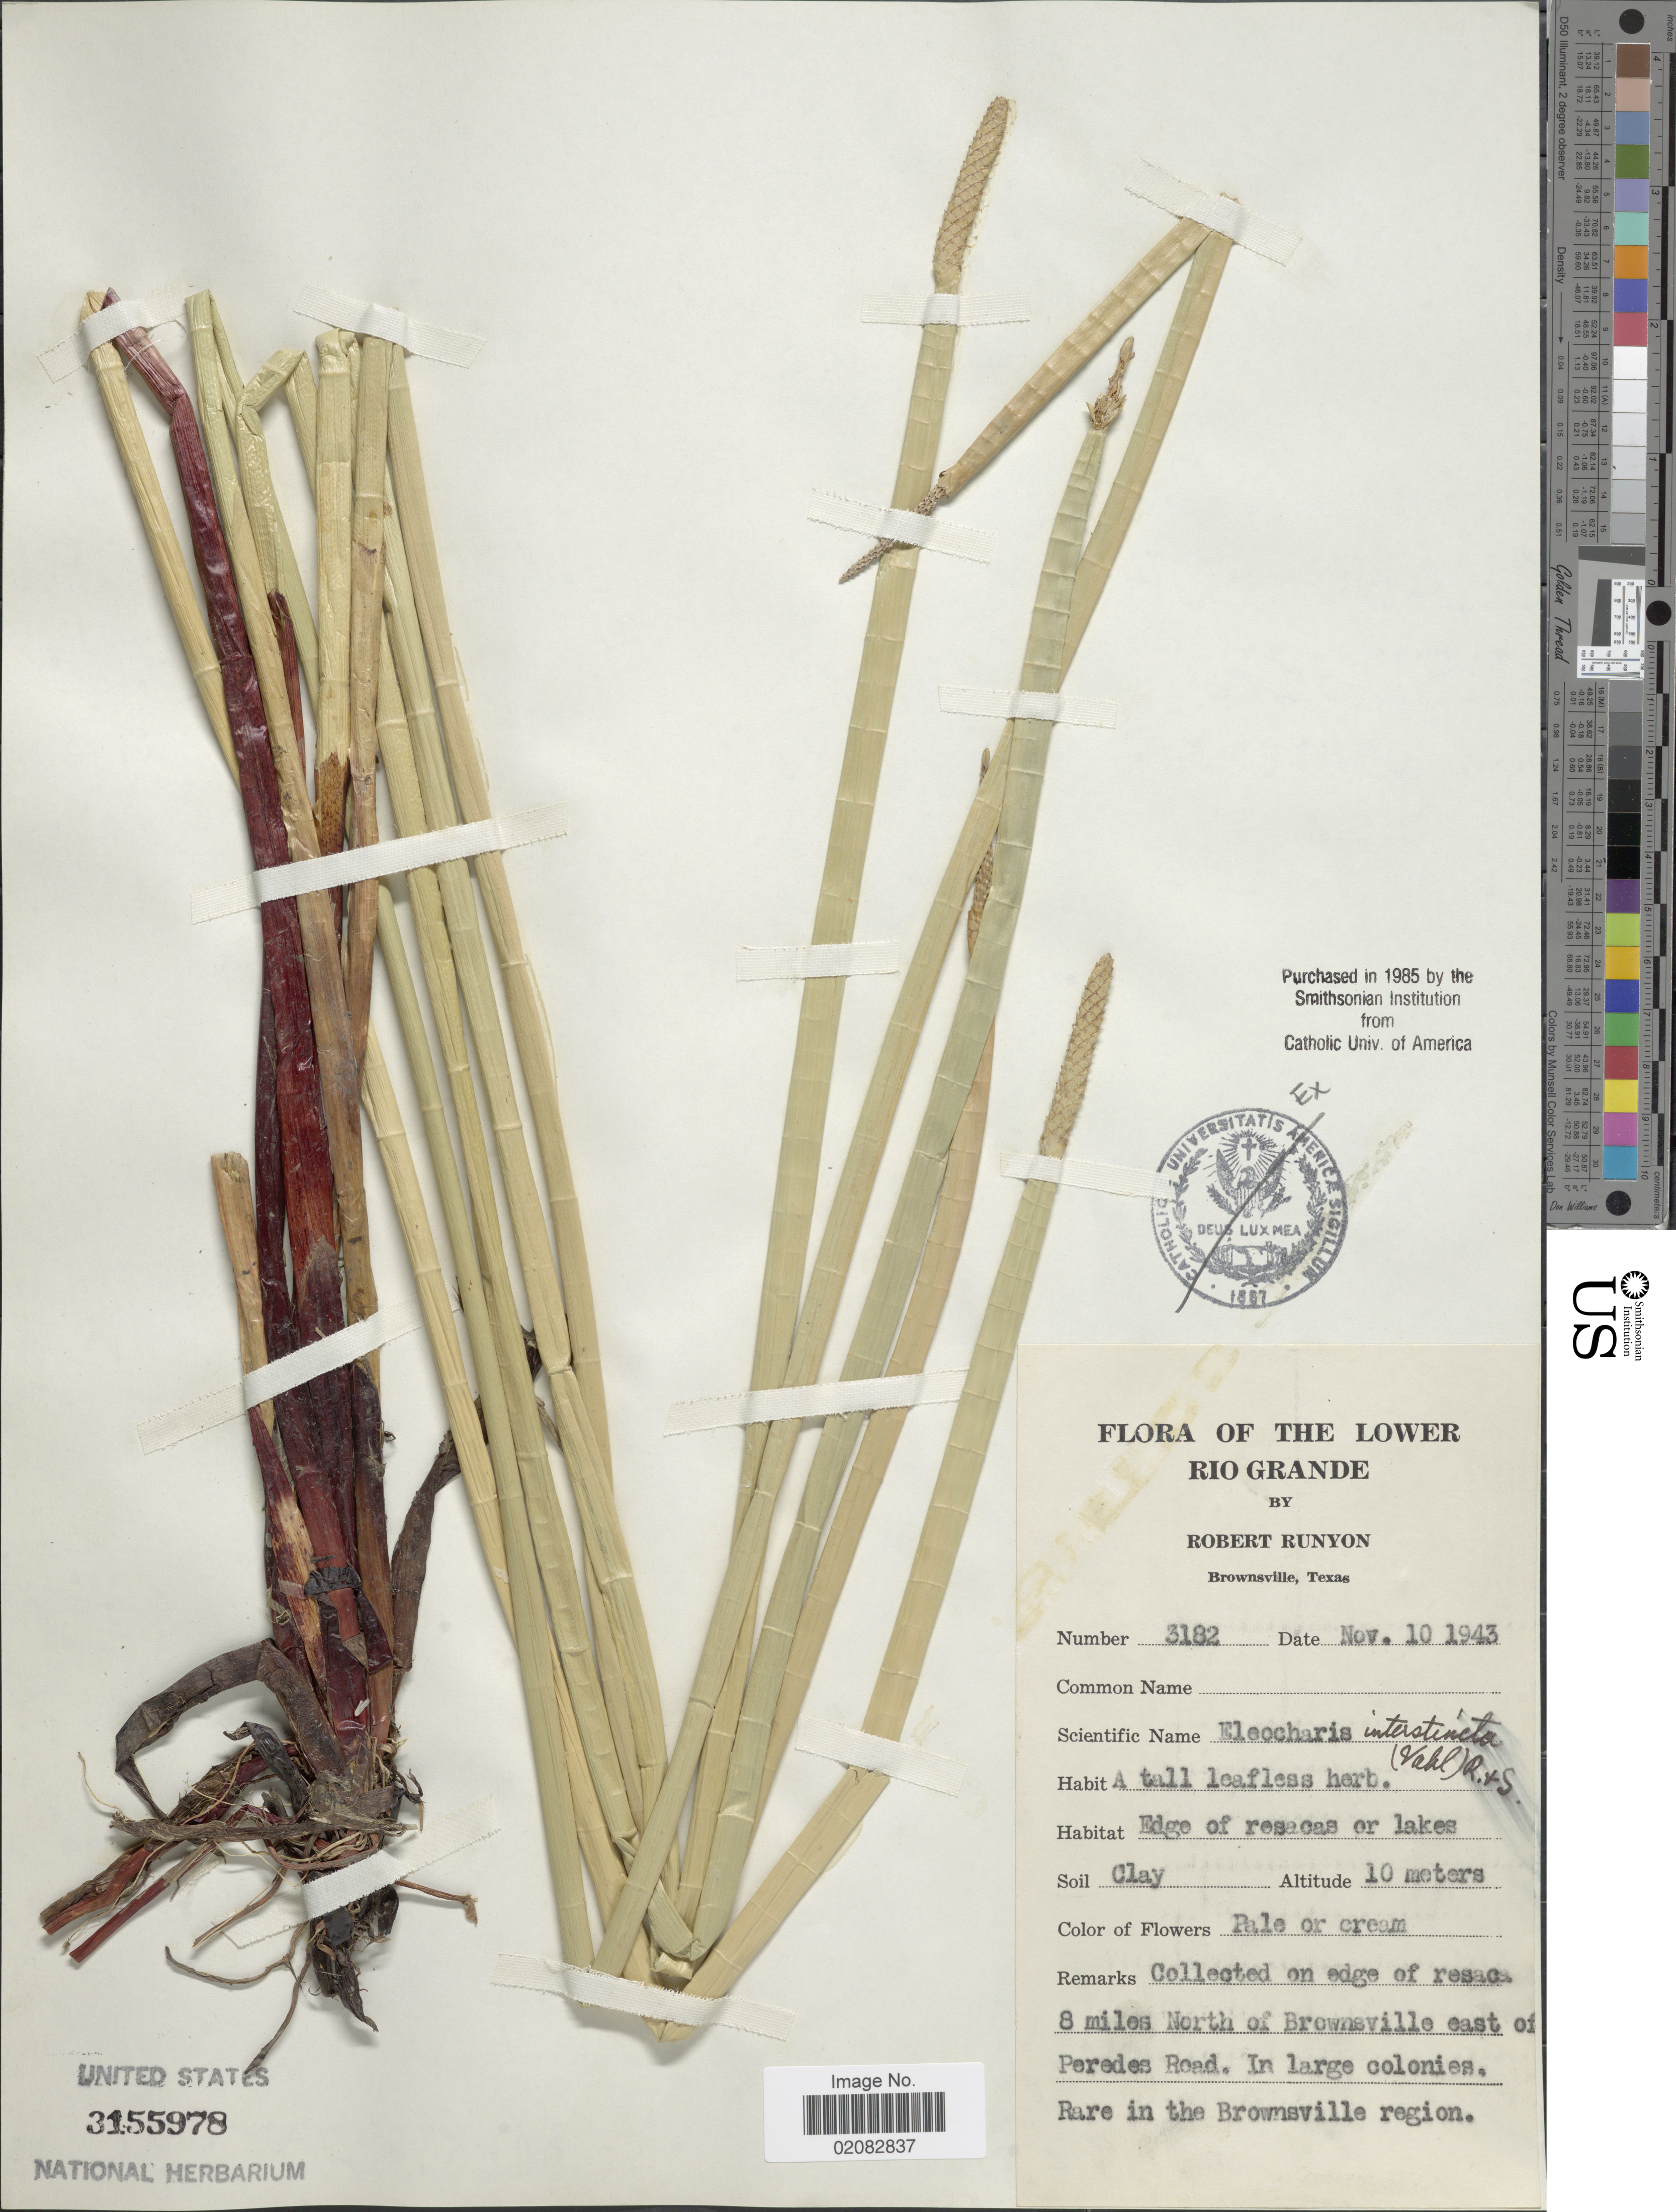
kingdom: Plantae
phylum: Tracheophyta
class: Liliopsida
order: Poales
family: Cyperaceae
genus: Eleocharis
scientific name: Eleocharis interstincta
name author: (Vahl) Roem. & Schult.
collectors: R. Runyon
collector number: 3182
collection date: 1943-11-10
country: United States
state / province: Texas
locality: The Lower Rio Grande, on edge of Resaca, 8 miles North of Brownsville east of Peredes Road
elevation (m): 10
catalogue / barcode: US 3155978